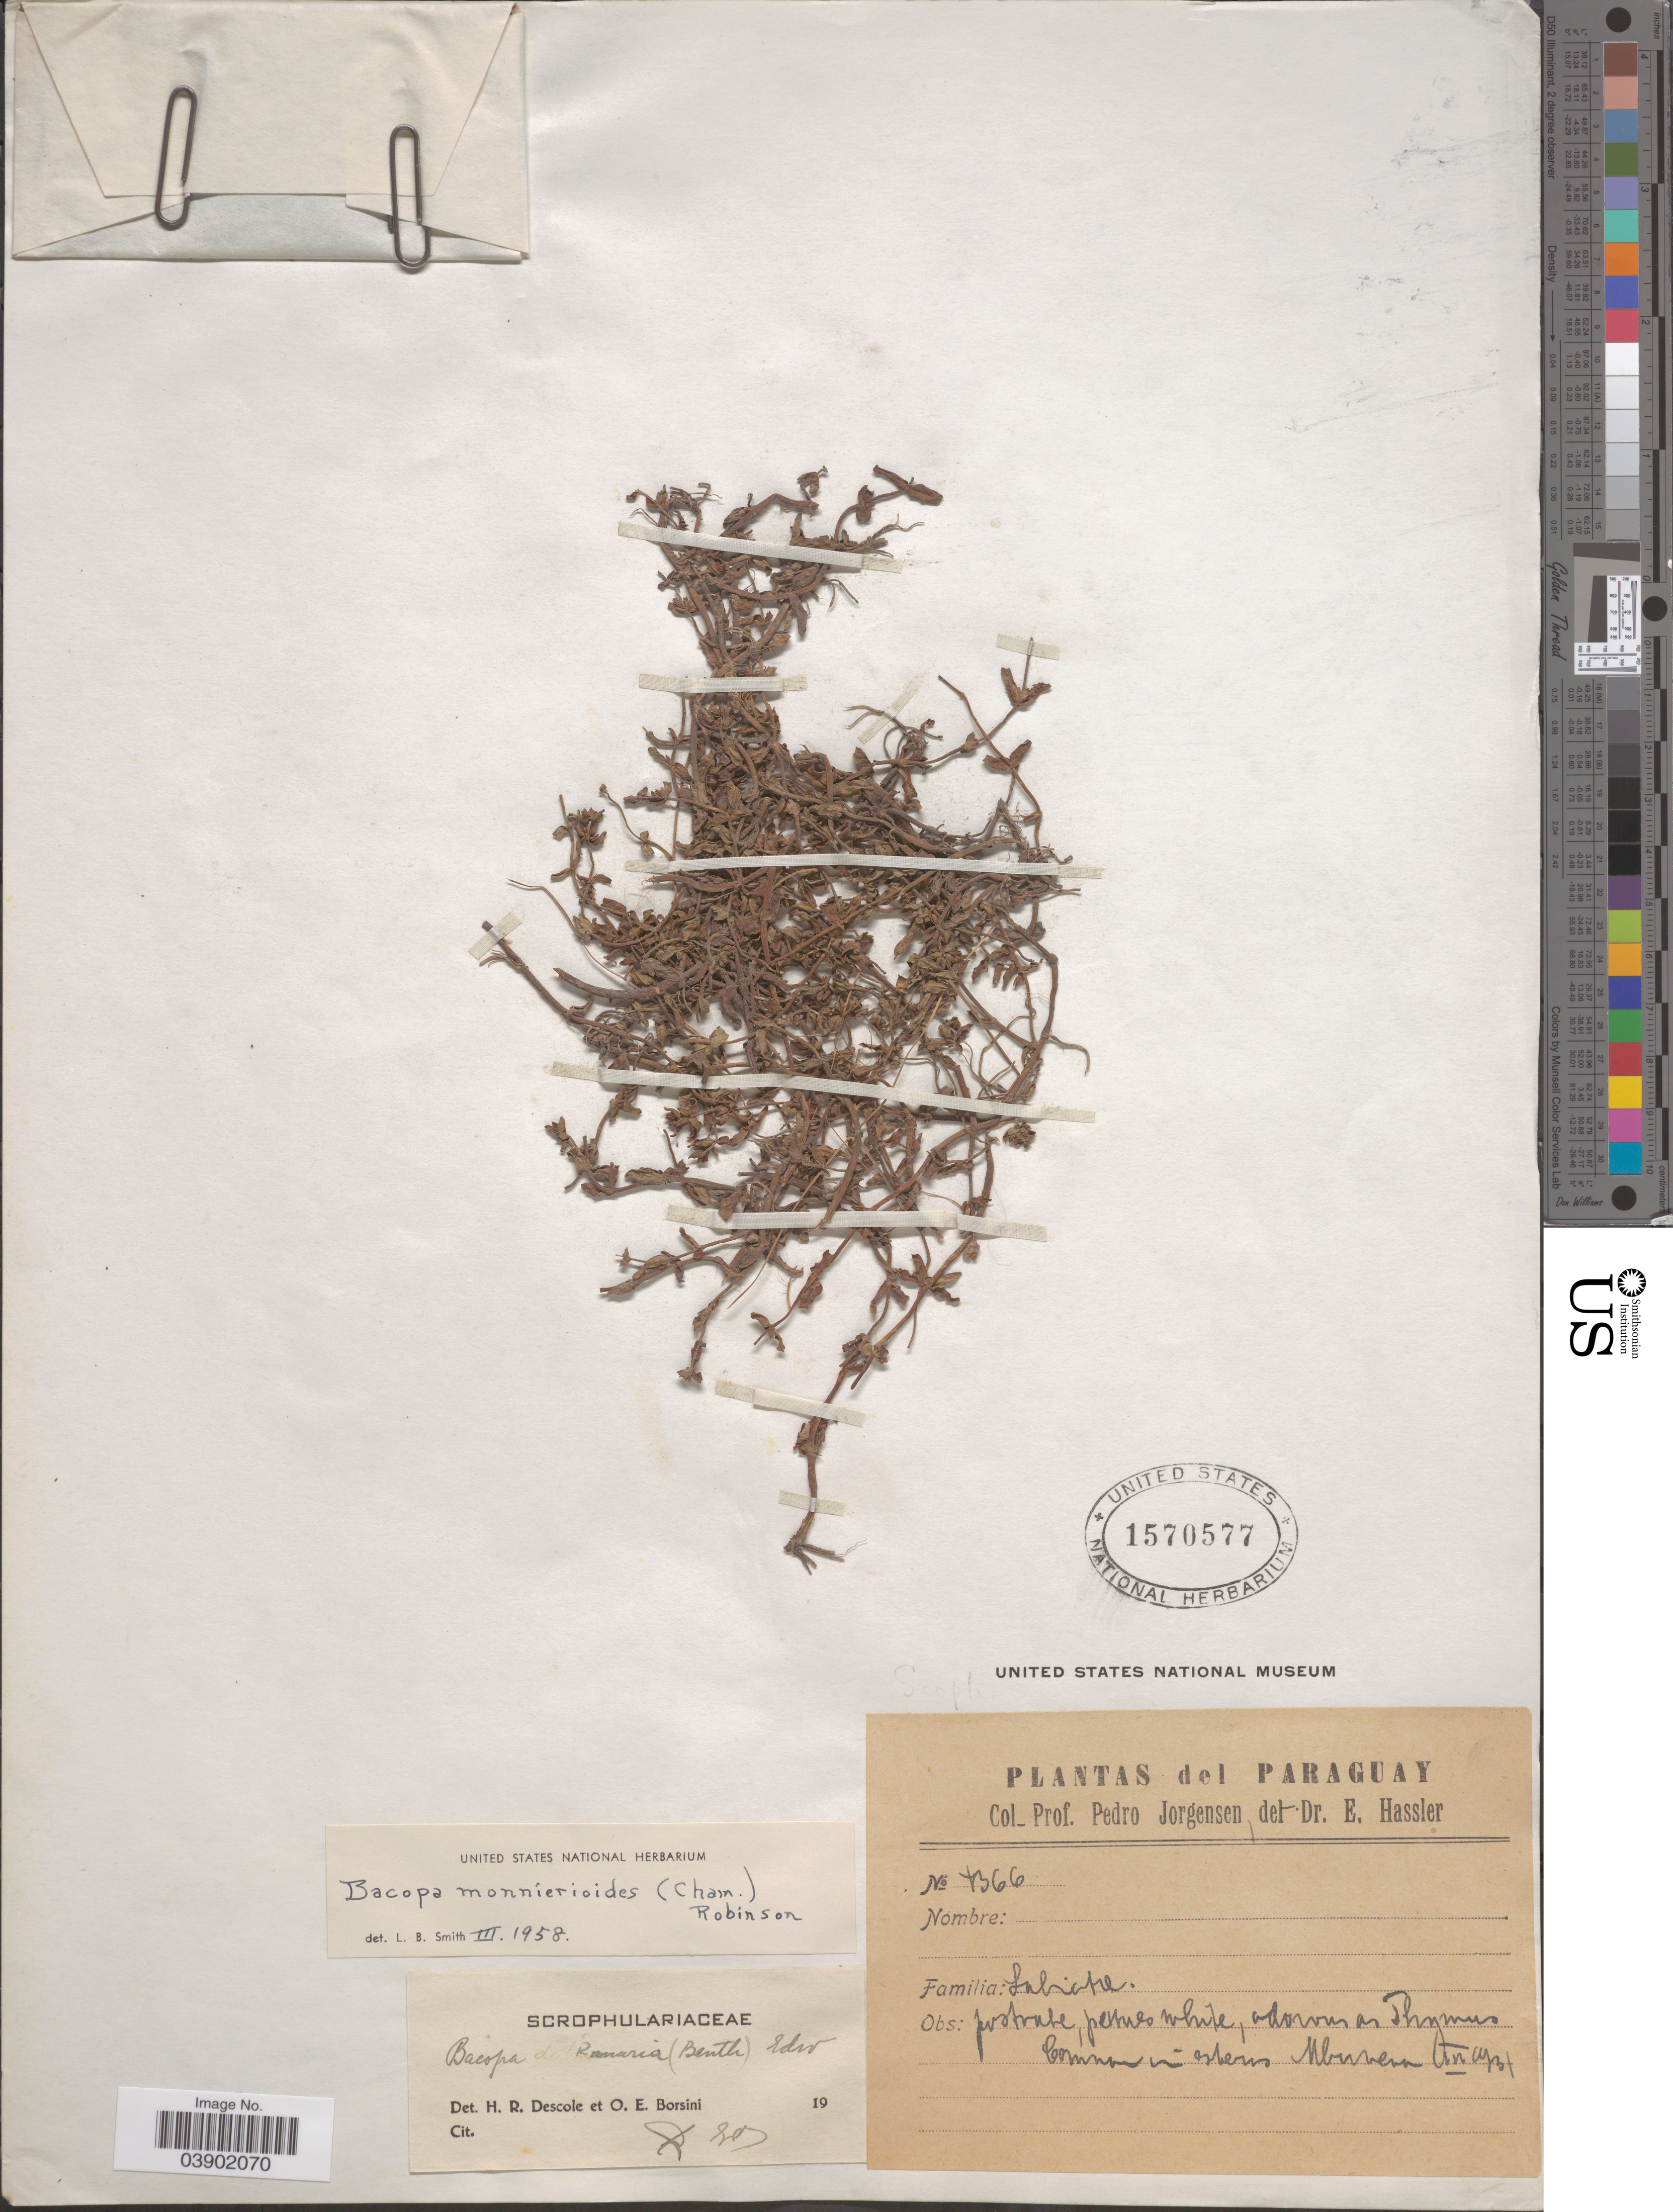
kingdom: Plantae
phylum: Tracheophyta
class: Magnoliopsida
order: Lamiales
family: Plantaginaceae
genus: Bacopa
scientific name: Bacopa monnierioides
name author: (Cham.) B.L. Rob.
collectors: P. Jörgensen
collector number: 8366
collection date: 1931-03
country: Paraguay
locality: Mburero.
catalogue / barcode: US 1570577